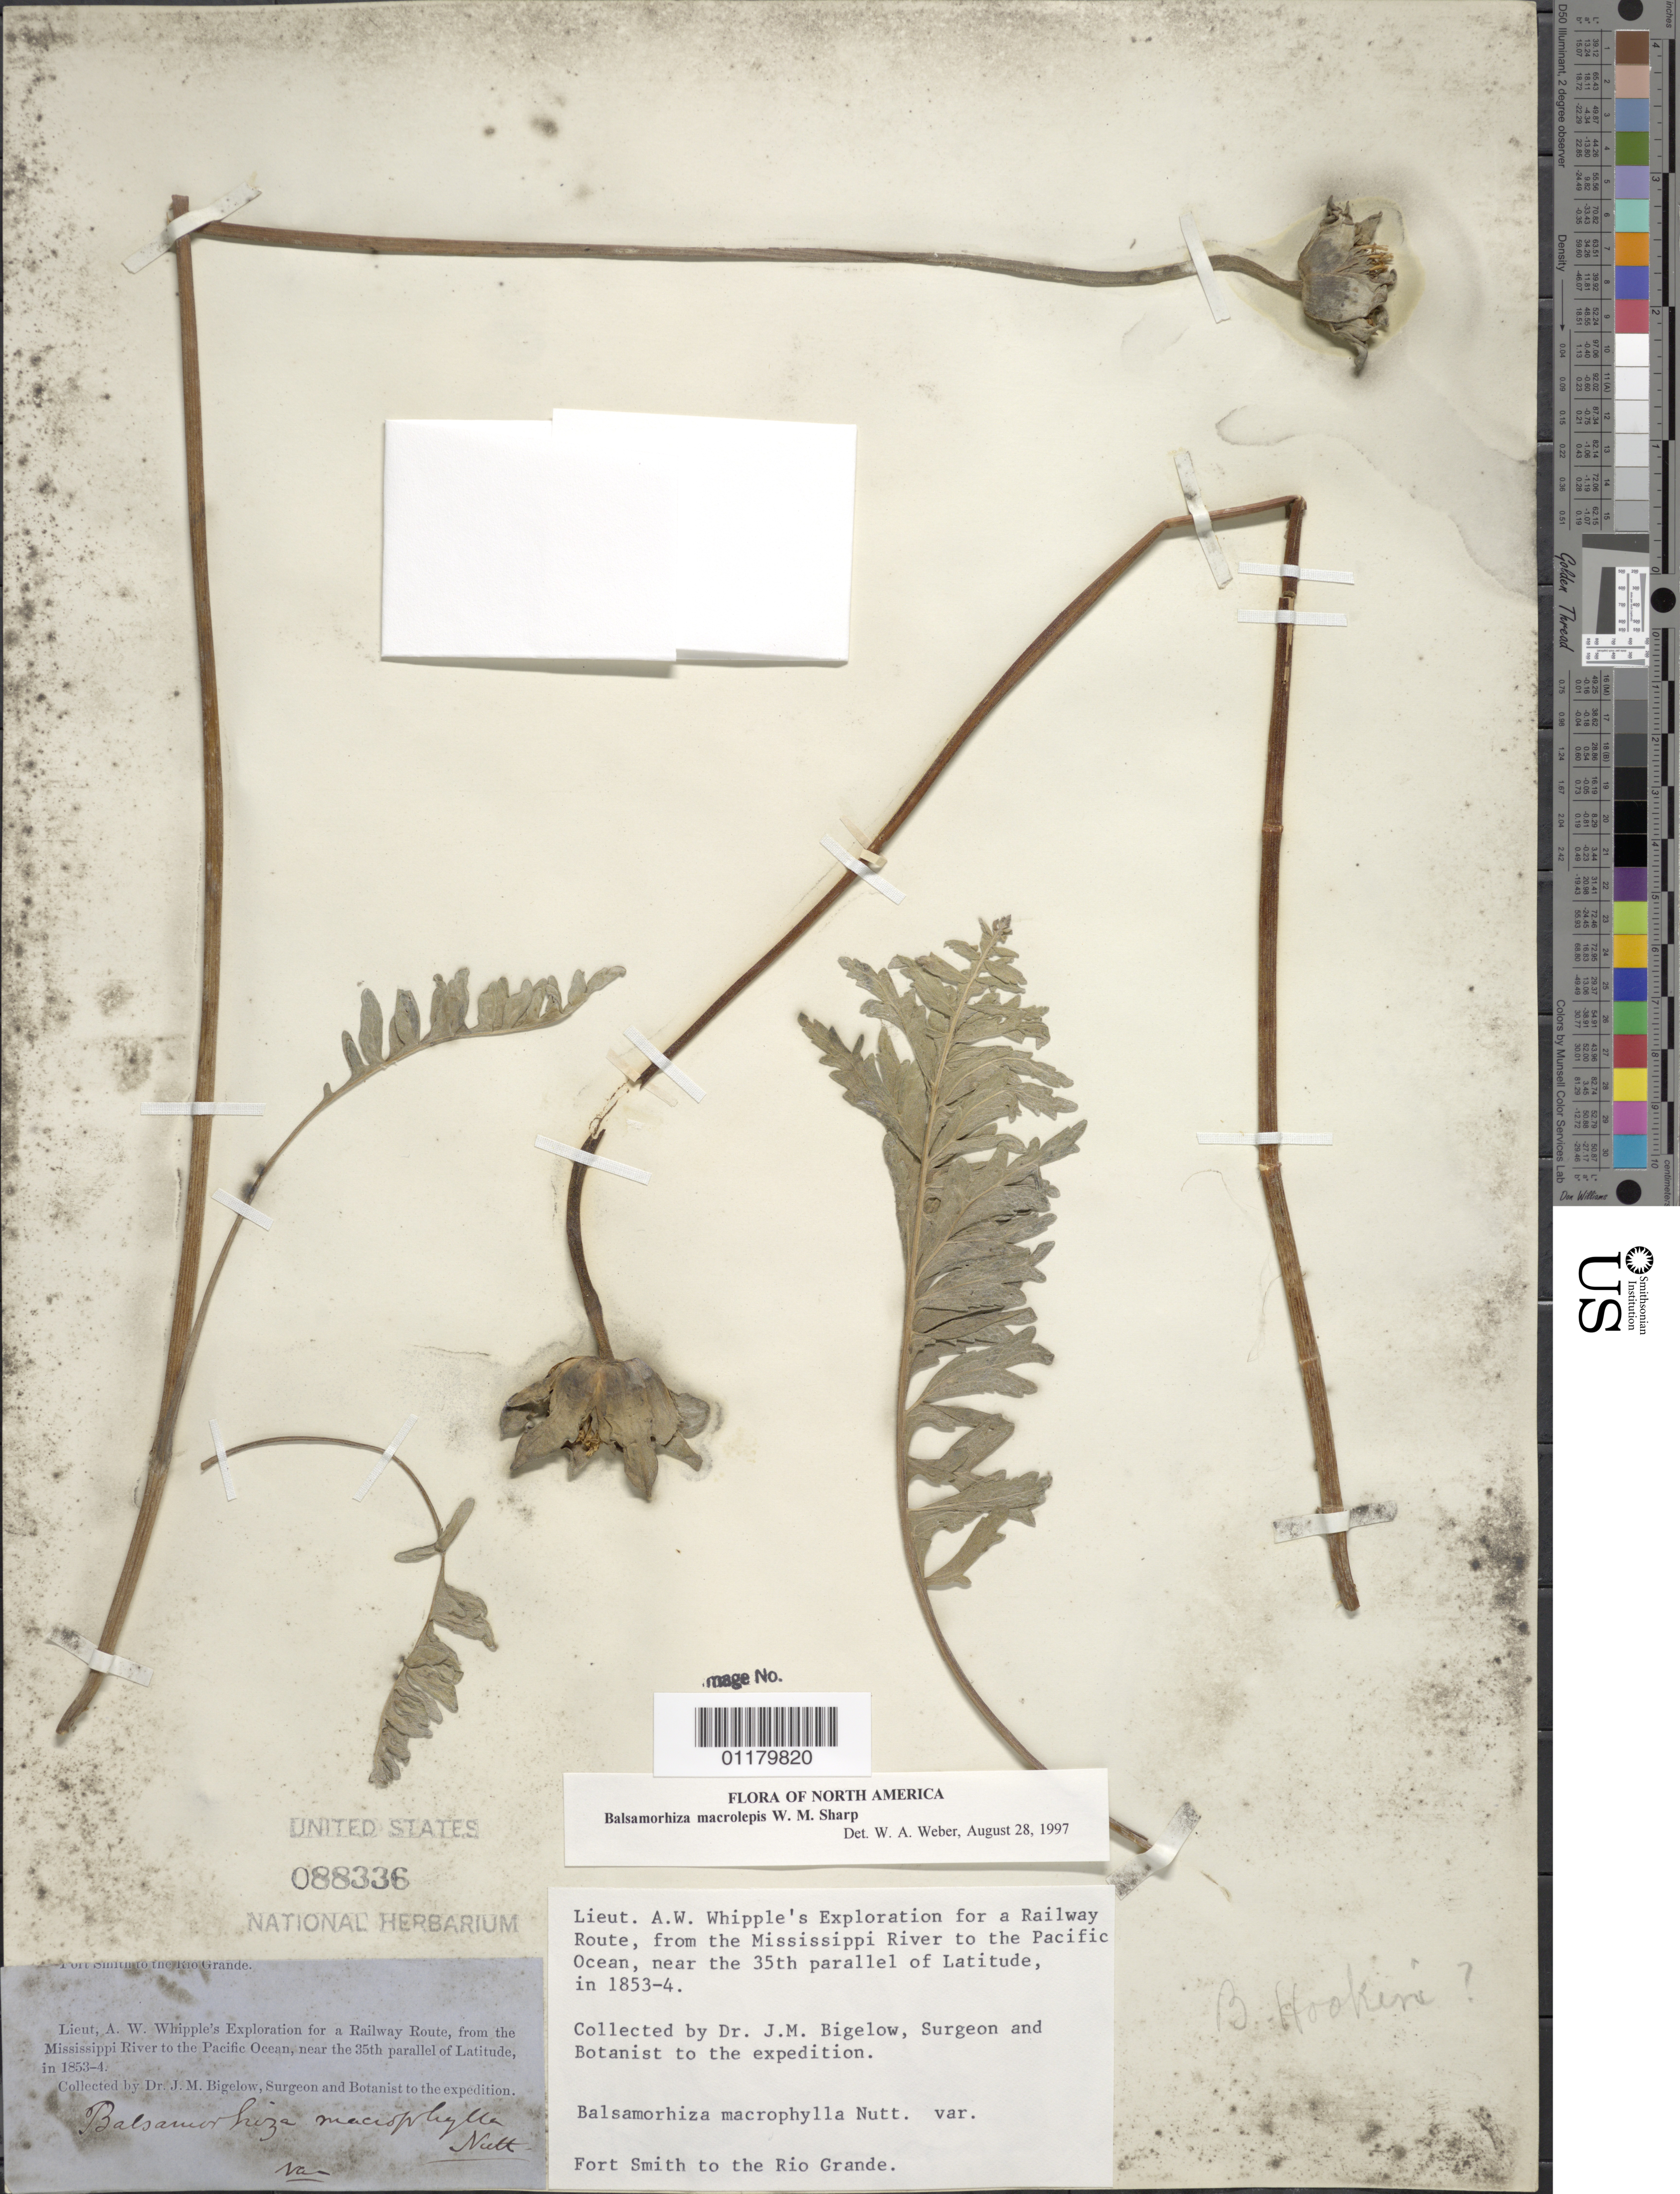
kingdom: Plantae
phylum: Tracheophyta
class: Magnoliopsida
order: Asterales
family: Asteraceae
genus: Balsamorhiza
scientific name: Balsamorhiza macrolepis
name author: W.M. Sharp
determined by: Weber, W. A.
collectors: J. M. Bigelow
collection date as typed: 1853 to -- --- 1854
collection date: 1853/1854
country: United States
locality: Fort Smith to Rio Grande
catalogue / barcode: US 88336